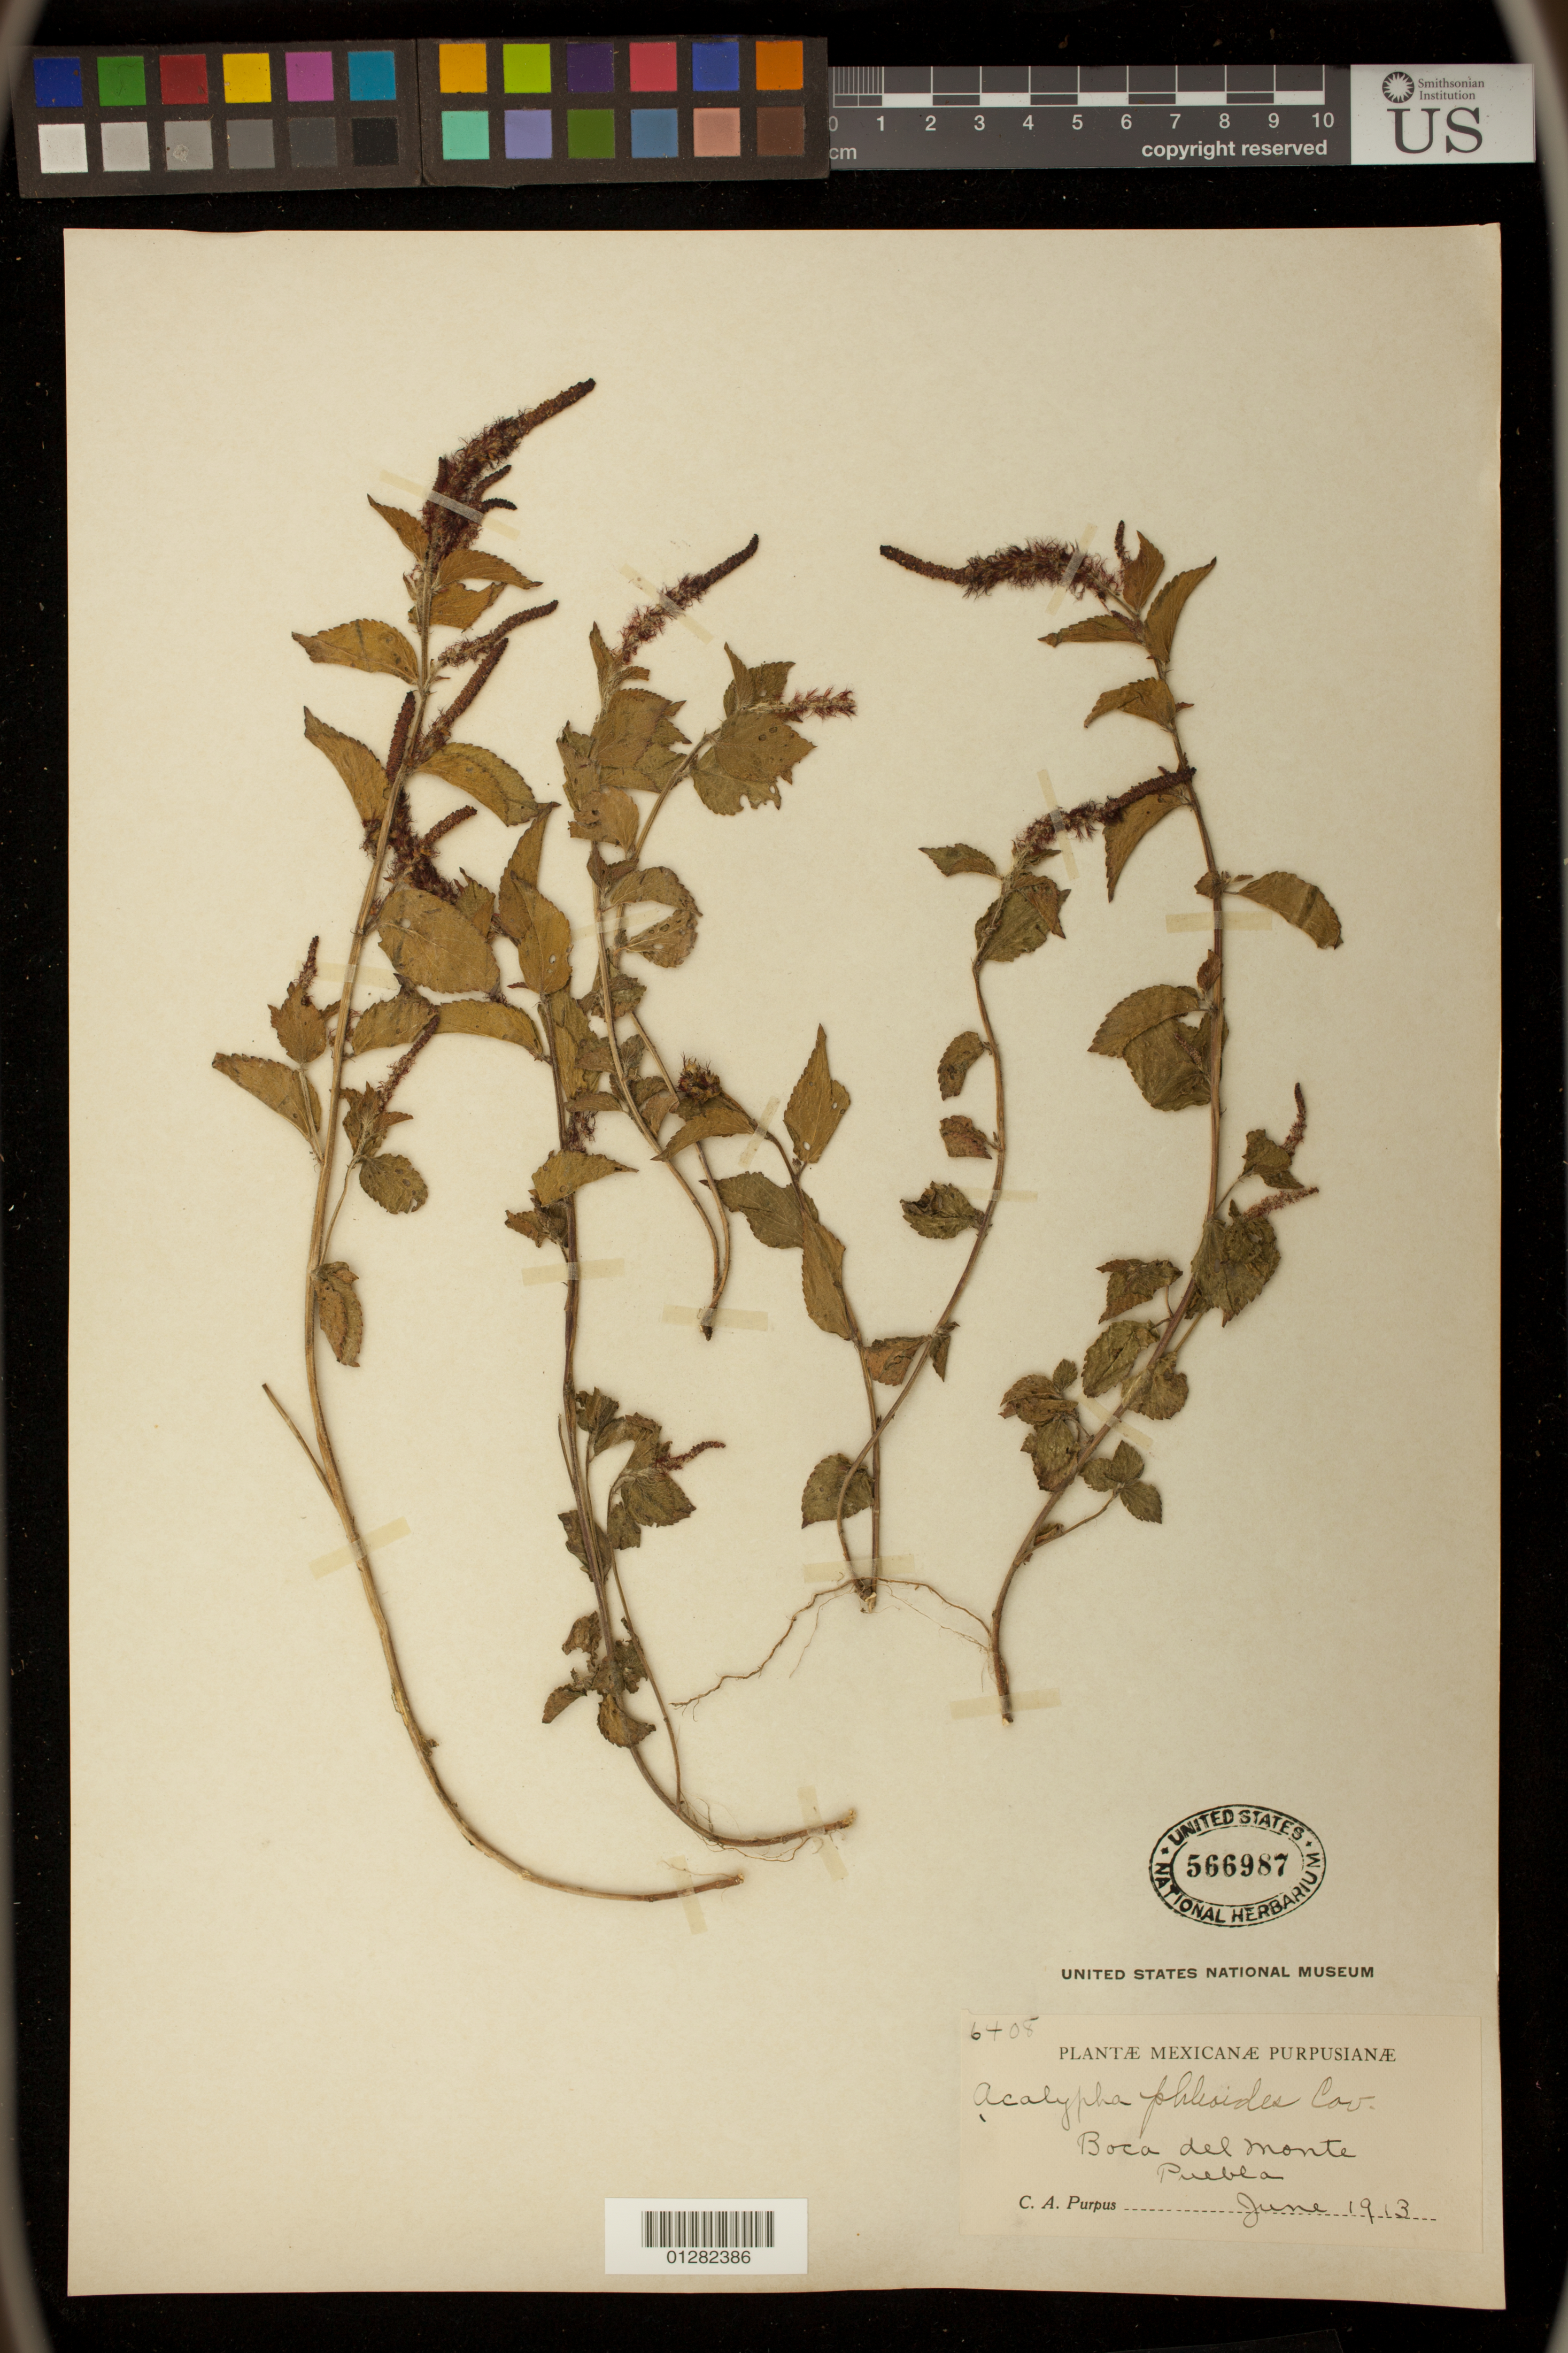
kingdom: Plantae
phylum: Tracheophyta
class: Magnoliopsida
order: Malpighiales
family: Euphorbiaceae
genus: Acalypha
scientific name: Acalypha phleoides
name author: Cav.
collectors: G. F. Gaumer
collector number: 6408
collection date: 1913-06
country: Mexico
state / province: Puebla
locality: Boca del Monte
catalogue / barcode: US 566987